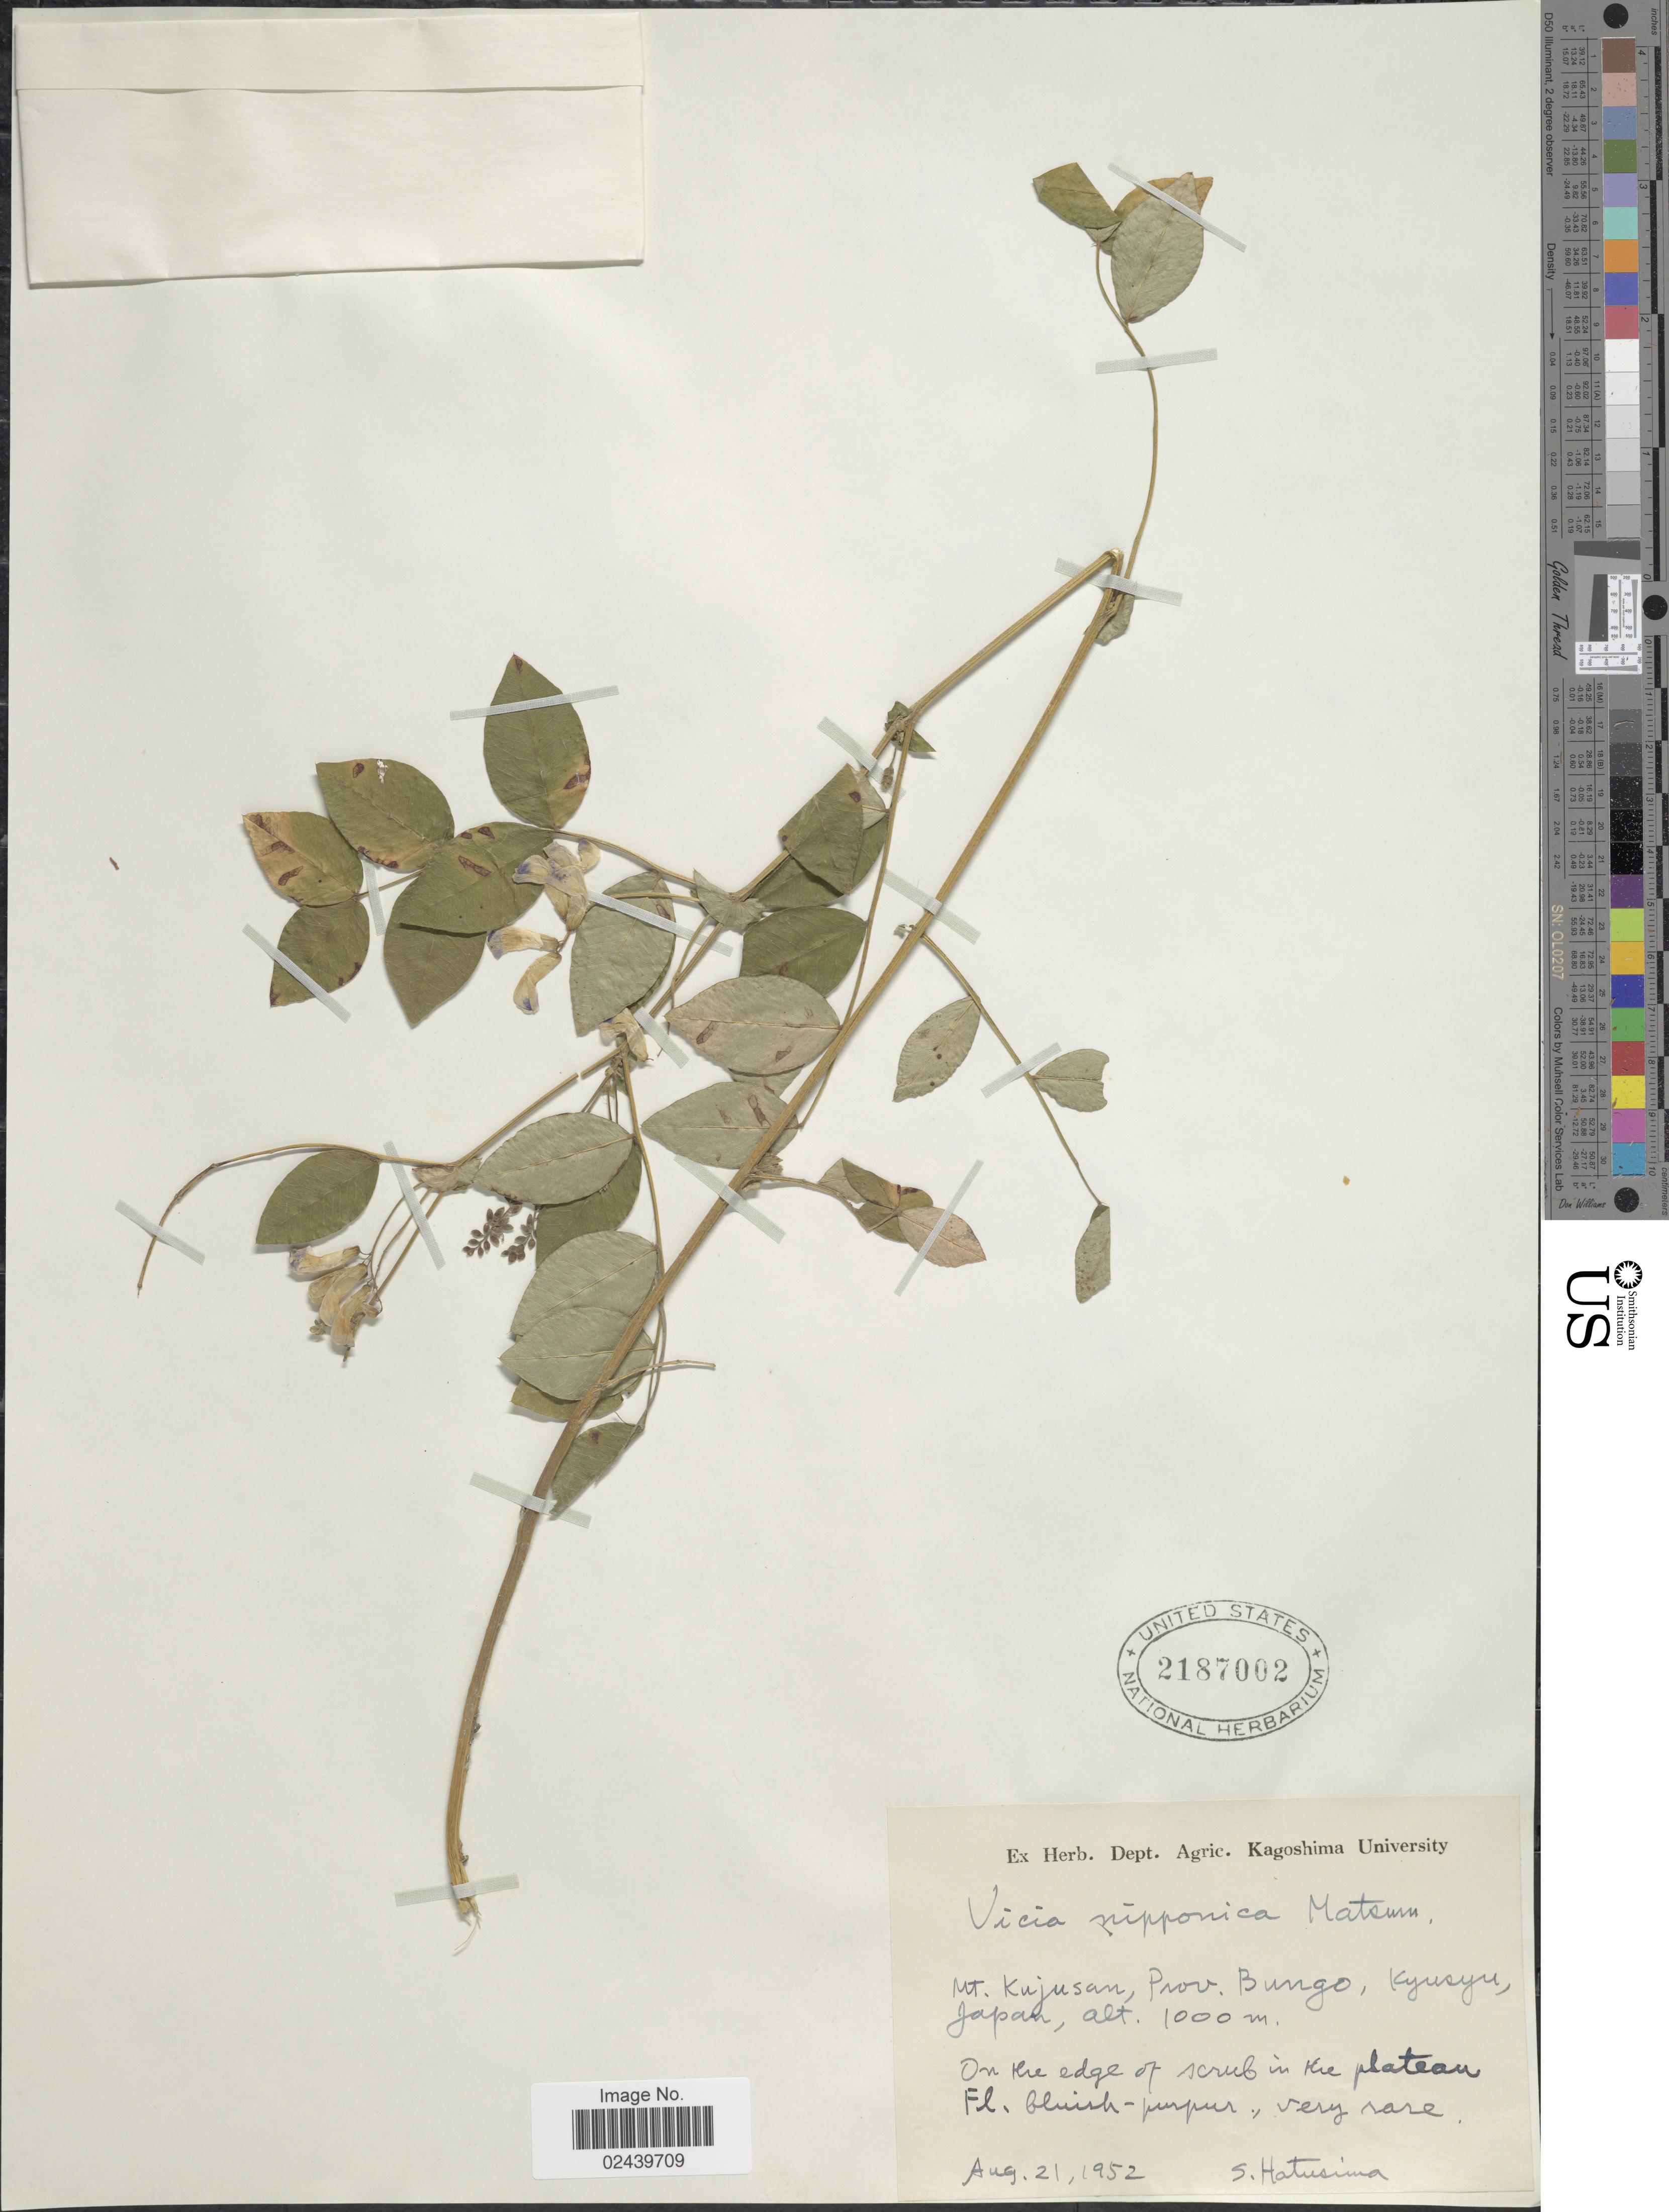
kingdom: Plantae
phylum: Tracheophyta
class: Magnoliopsida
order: Fabales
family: Fabaceae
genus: Vicia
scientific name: Vicia nipponica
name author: Matsum.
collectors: S. Hatusima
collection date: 1952-08-21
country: Japan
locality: Mt. Kujusan, Prov. Bungo, Kyusyu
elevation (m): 1000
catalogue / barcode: US 2187002